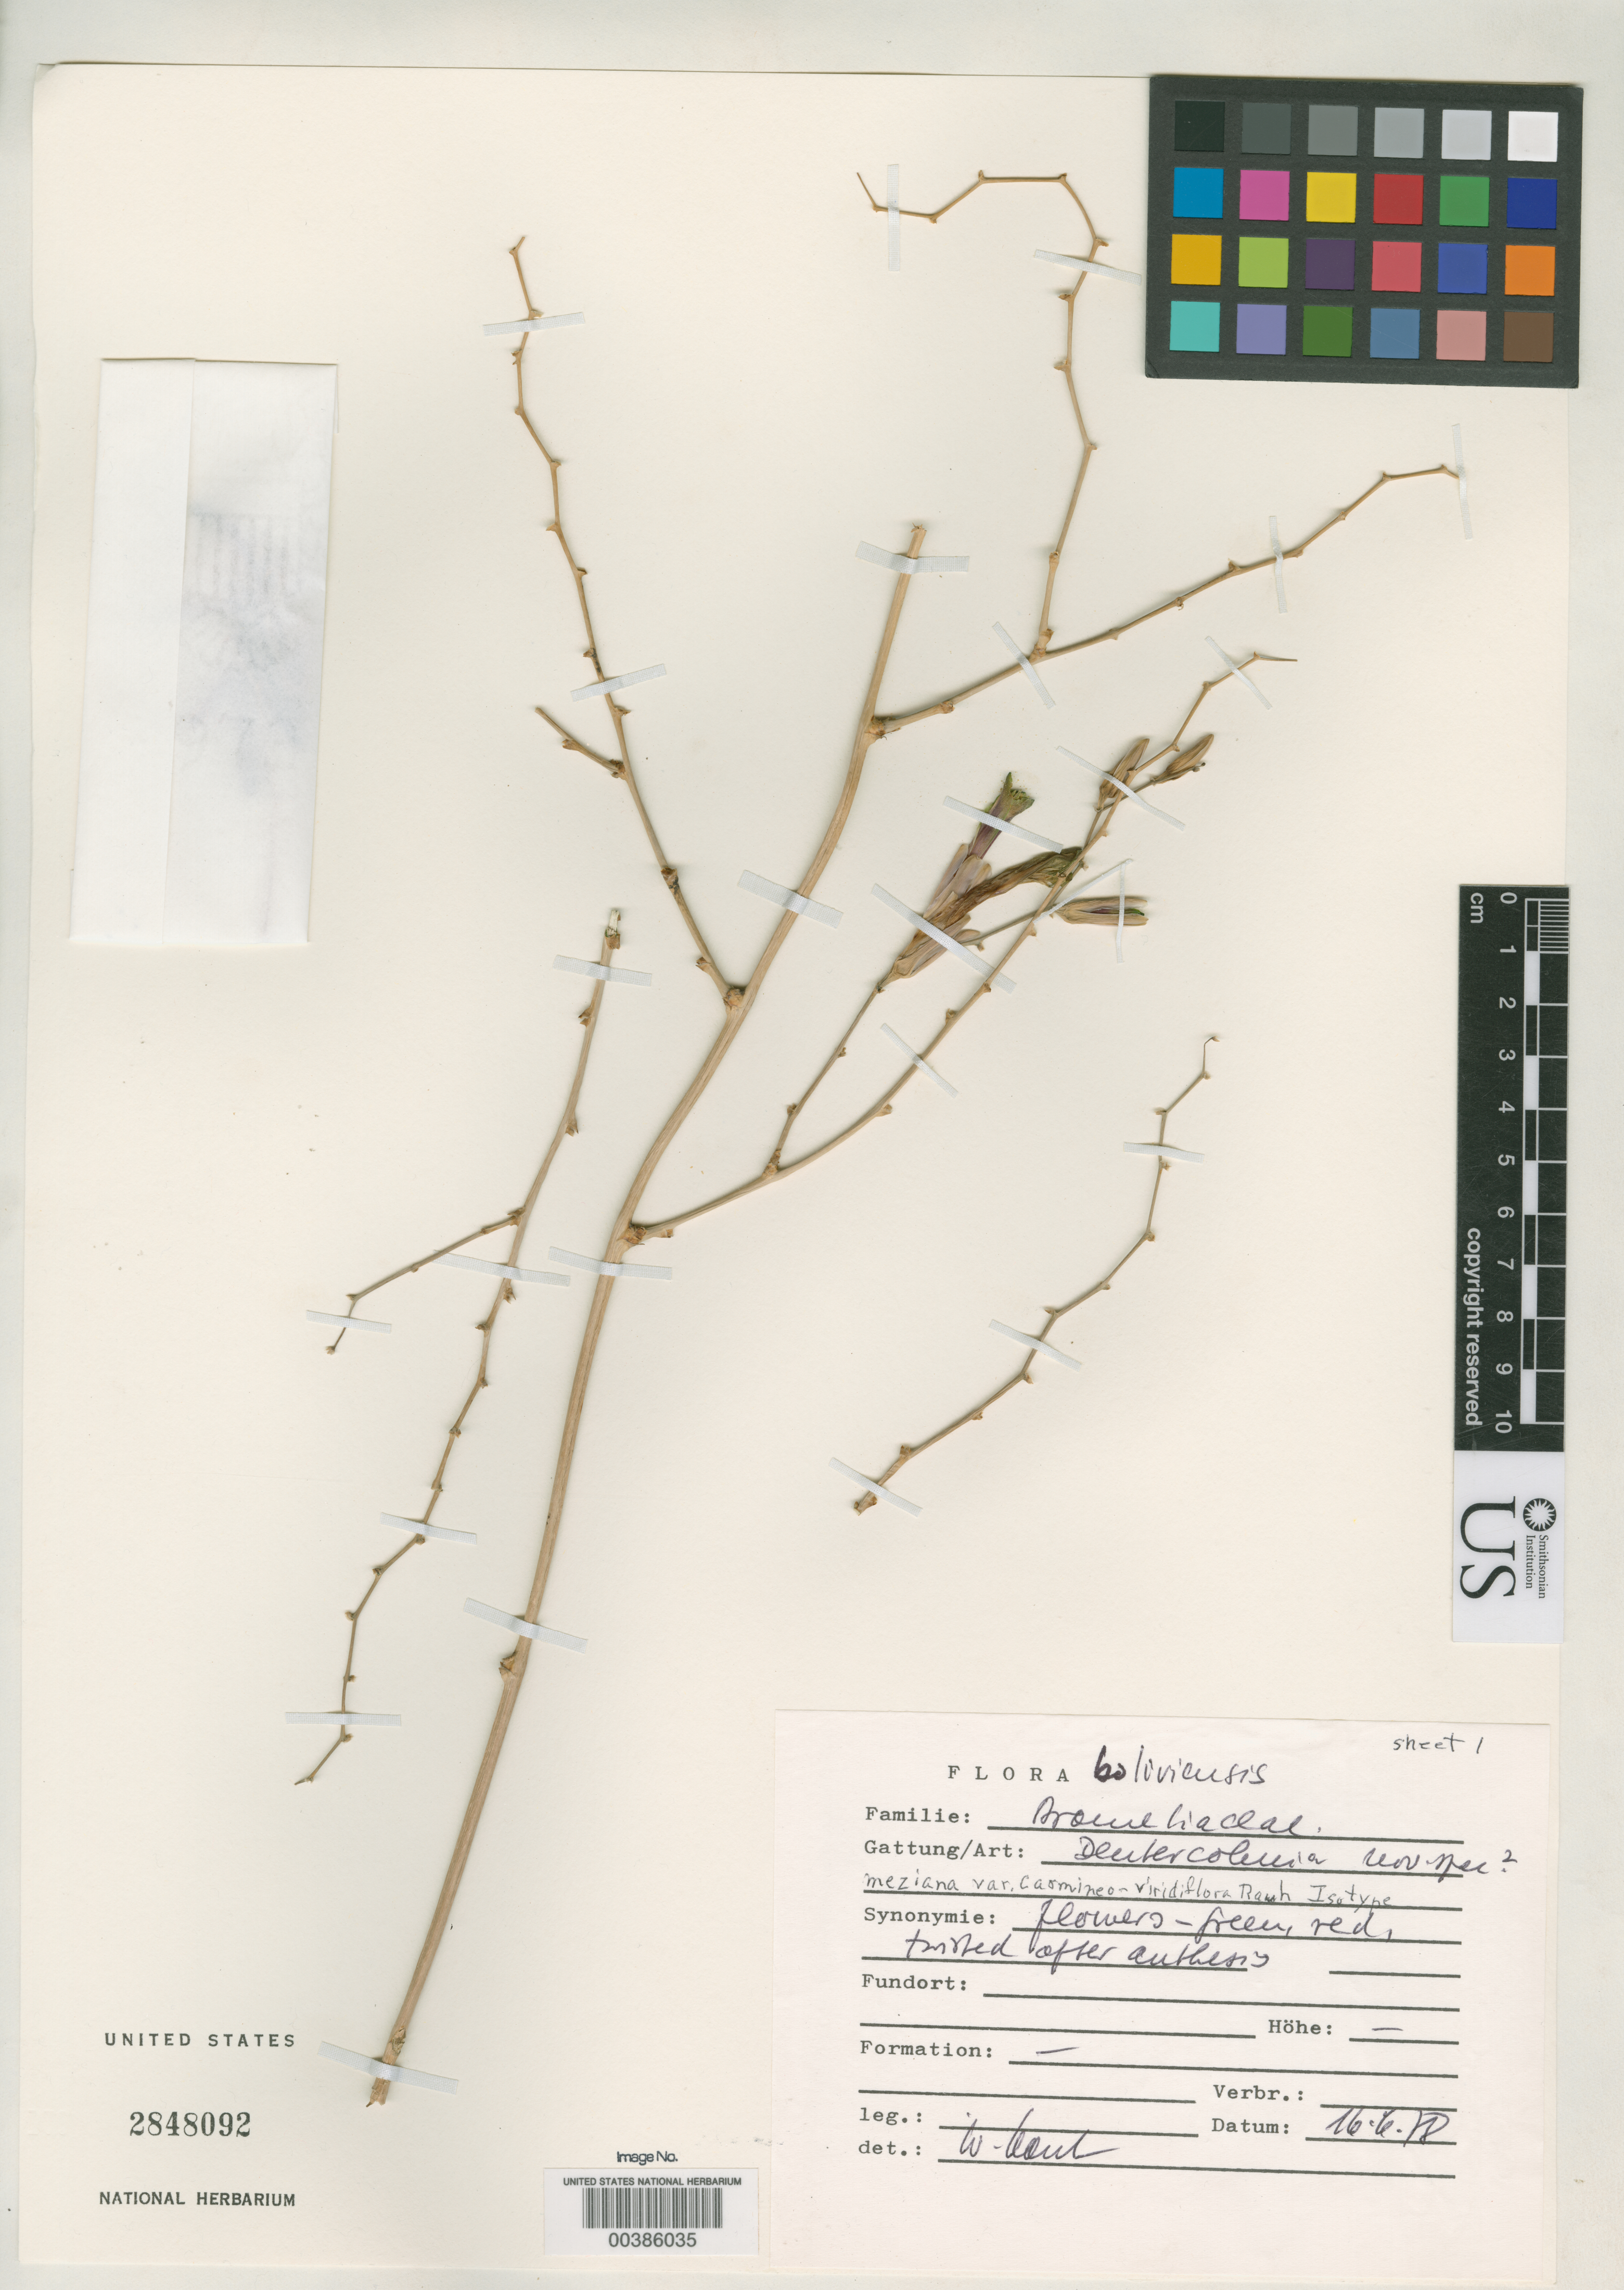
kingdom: Plantae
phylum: Tracheophyta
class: Liliopsida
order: Poales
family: Bromeliaceae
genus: Deuterocohnia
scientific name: Deuterocohnia meziana var. carmineoviridiflora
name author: Rauh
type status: Isotype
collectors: W. Rauh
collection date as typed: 16 Jun 1978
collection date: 1978-06-16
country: Bolivia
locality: Mapiri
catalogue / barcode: US 2848092